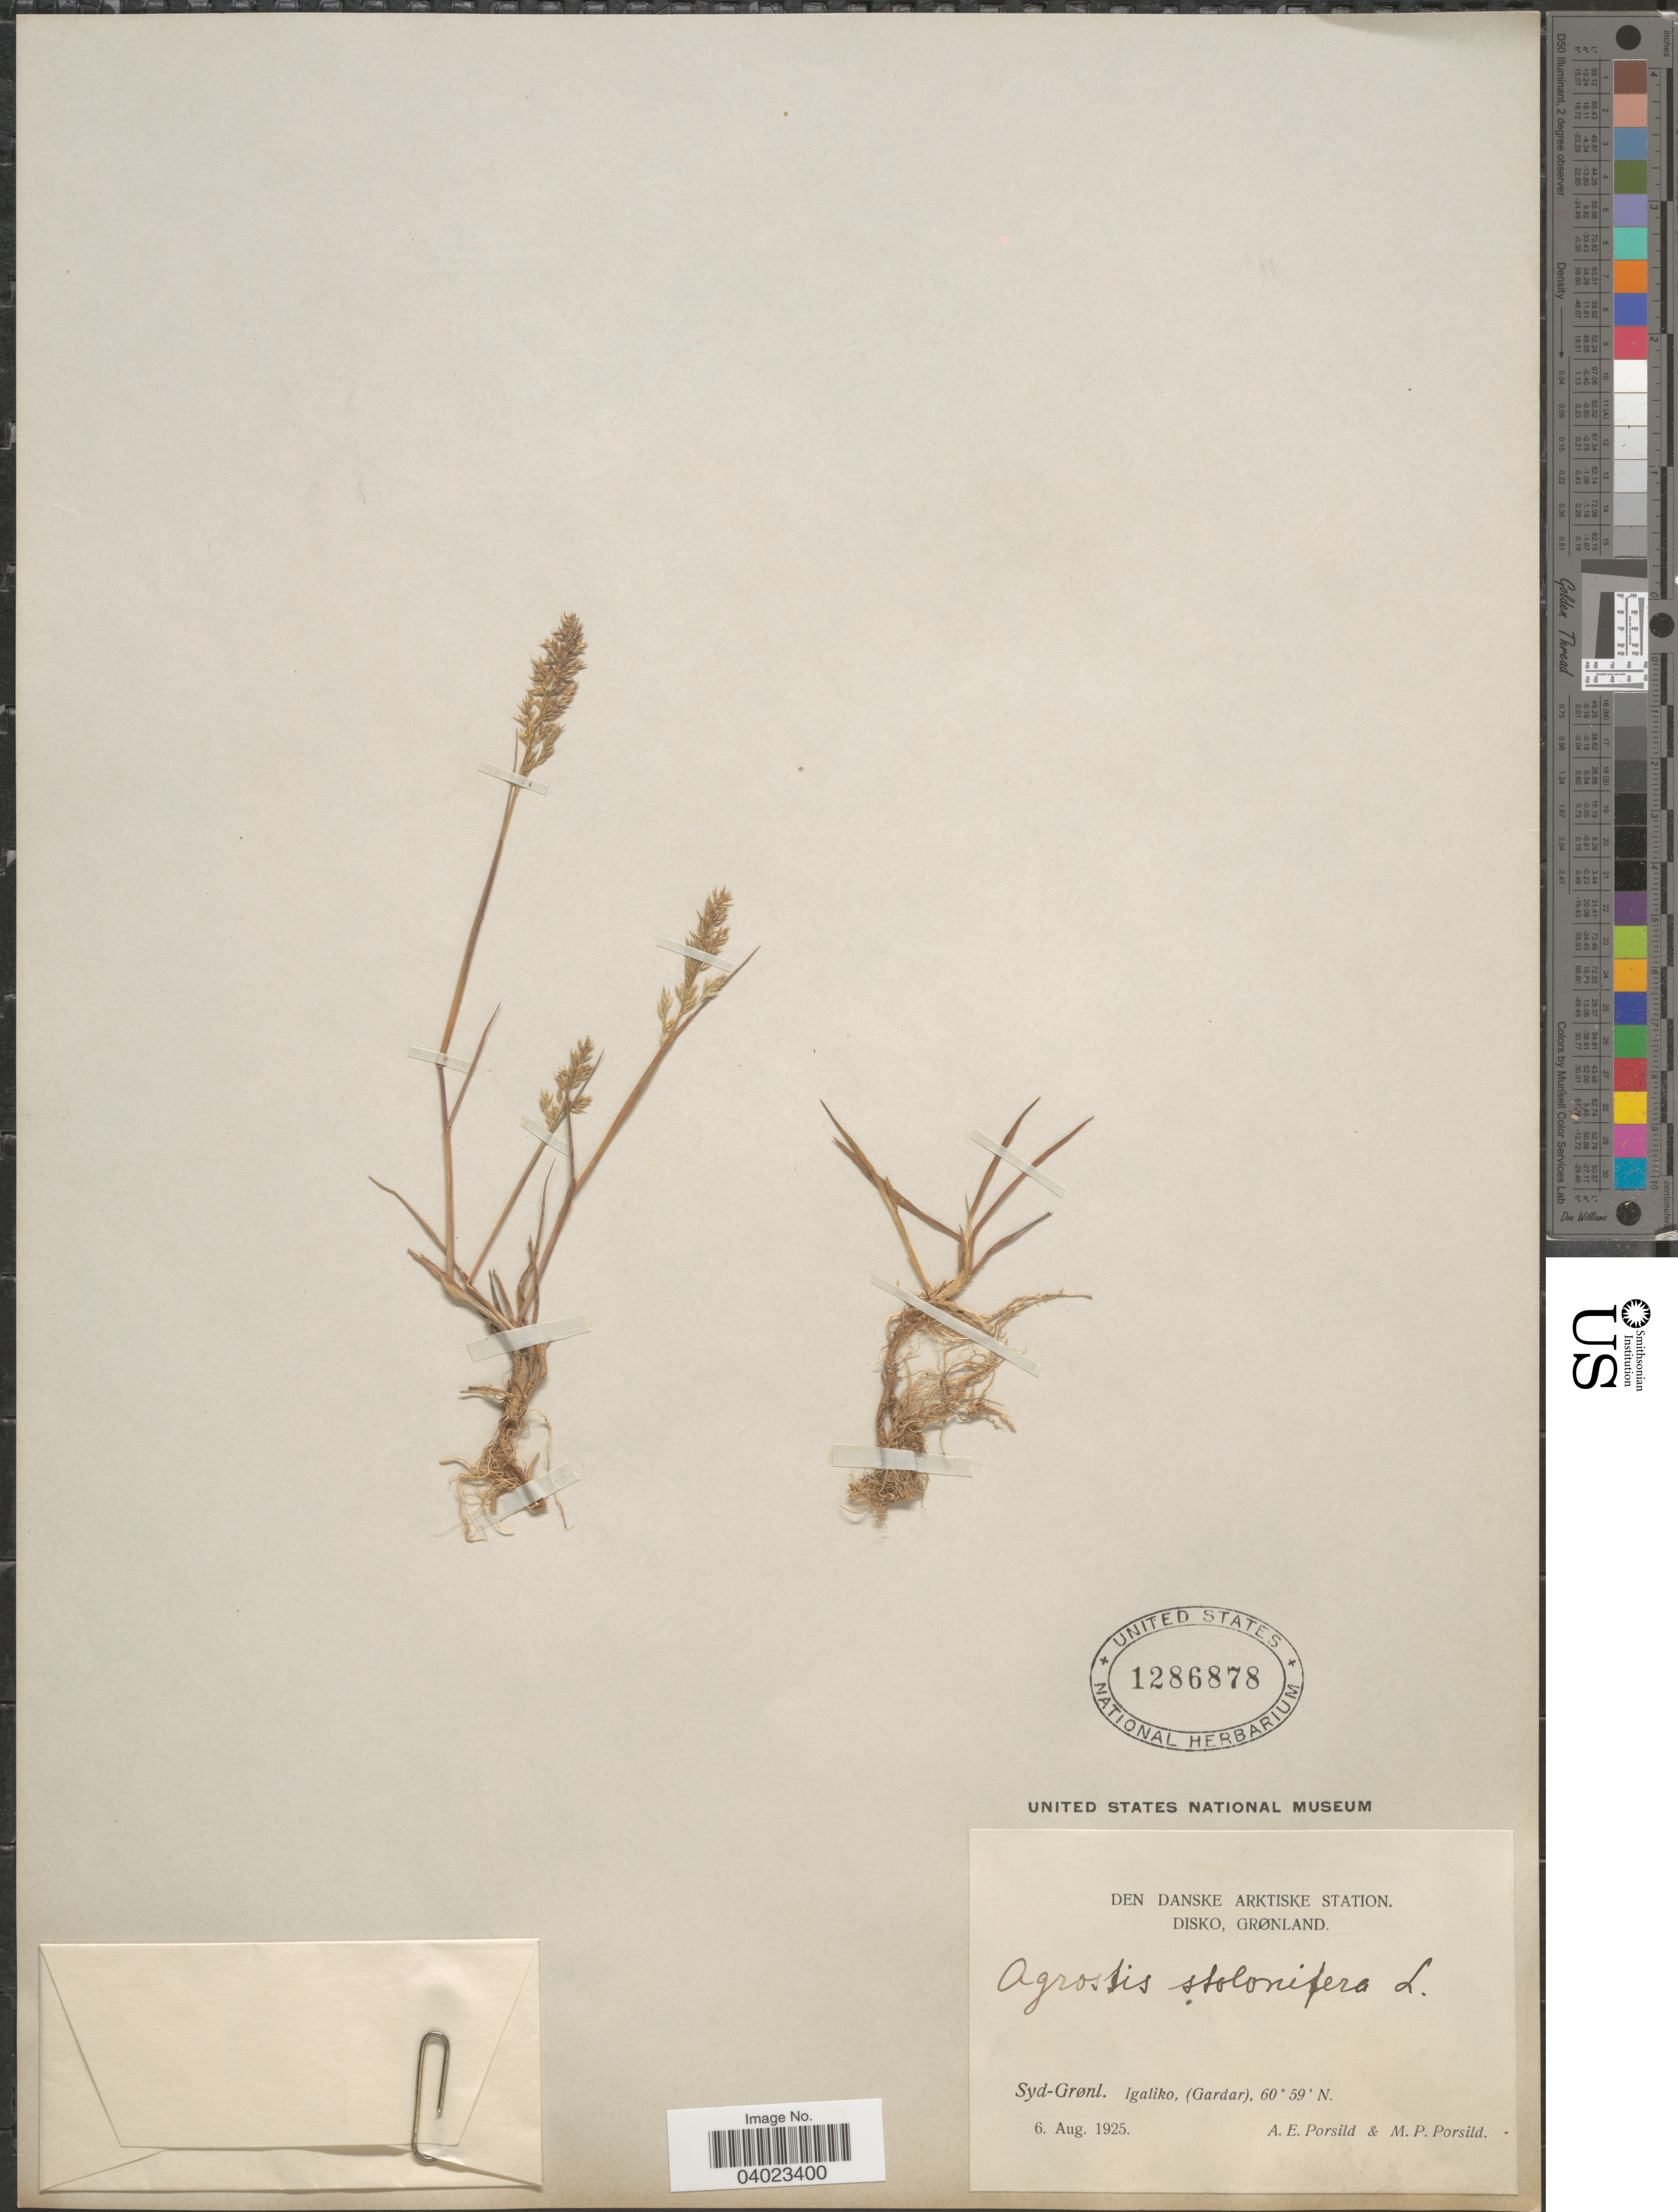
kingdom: Plantae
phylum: Tracheophyta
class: Liliopsida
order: Poales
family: Poaceae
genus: Agrostis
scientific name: Agrostis stolonifera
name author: L.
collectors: A. E. Porsild & M. P. Porsild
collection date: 1925-08-06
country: Greenland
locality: Den Danske Arktiske Station. Disko, Grønland. Syd-Grønl. Igaliko, (Gardar).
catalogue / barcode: US 1286878